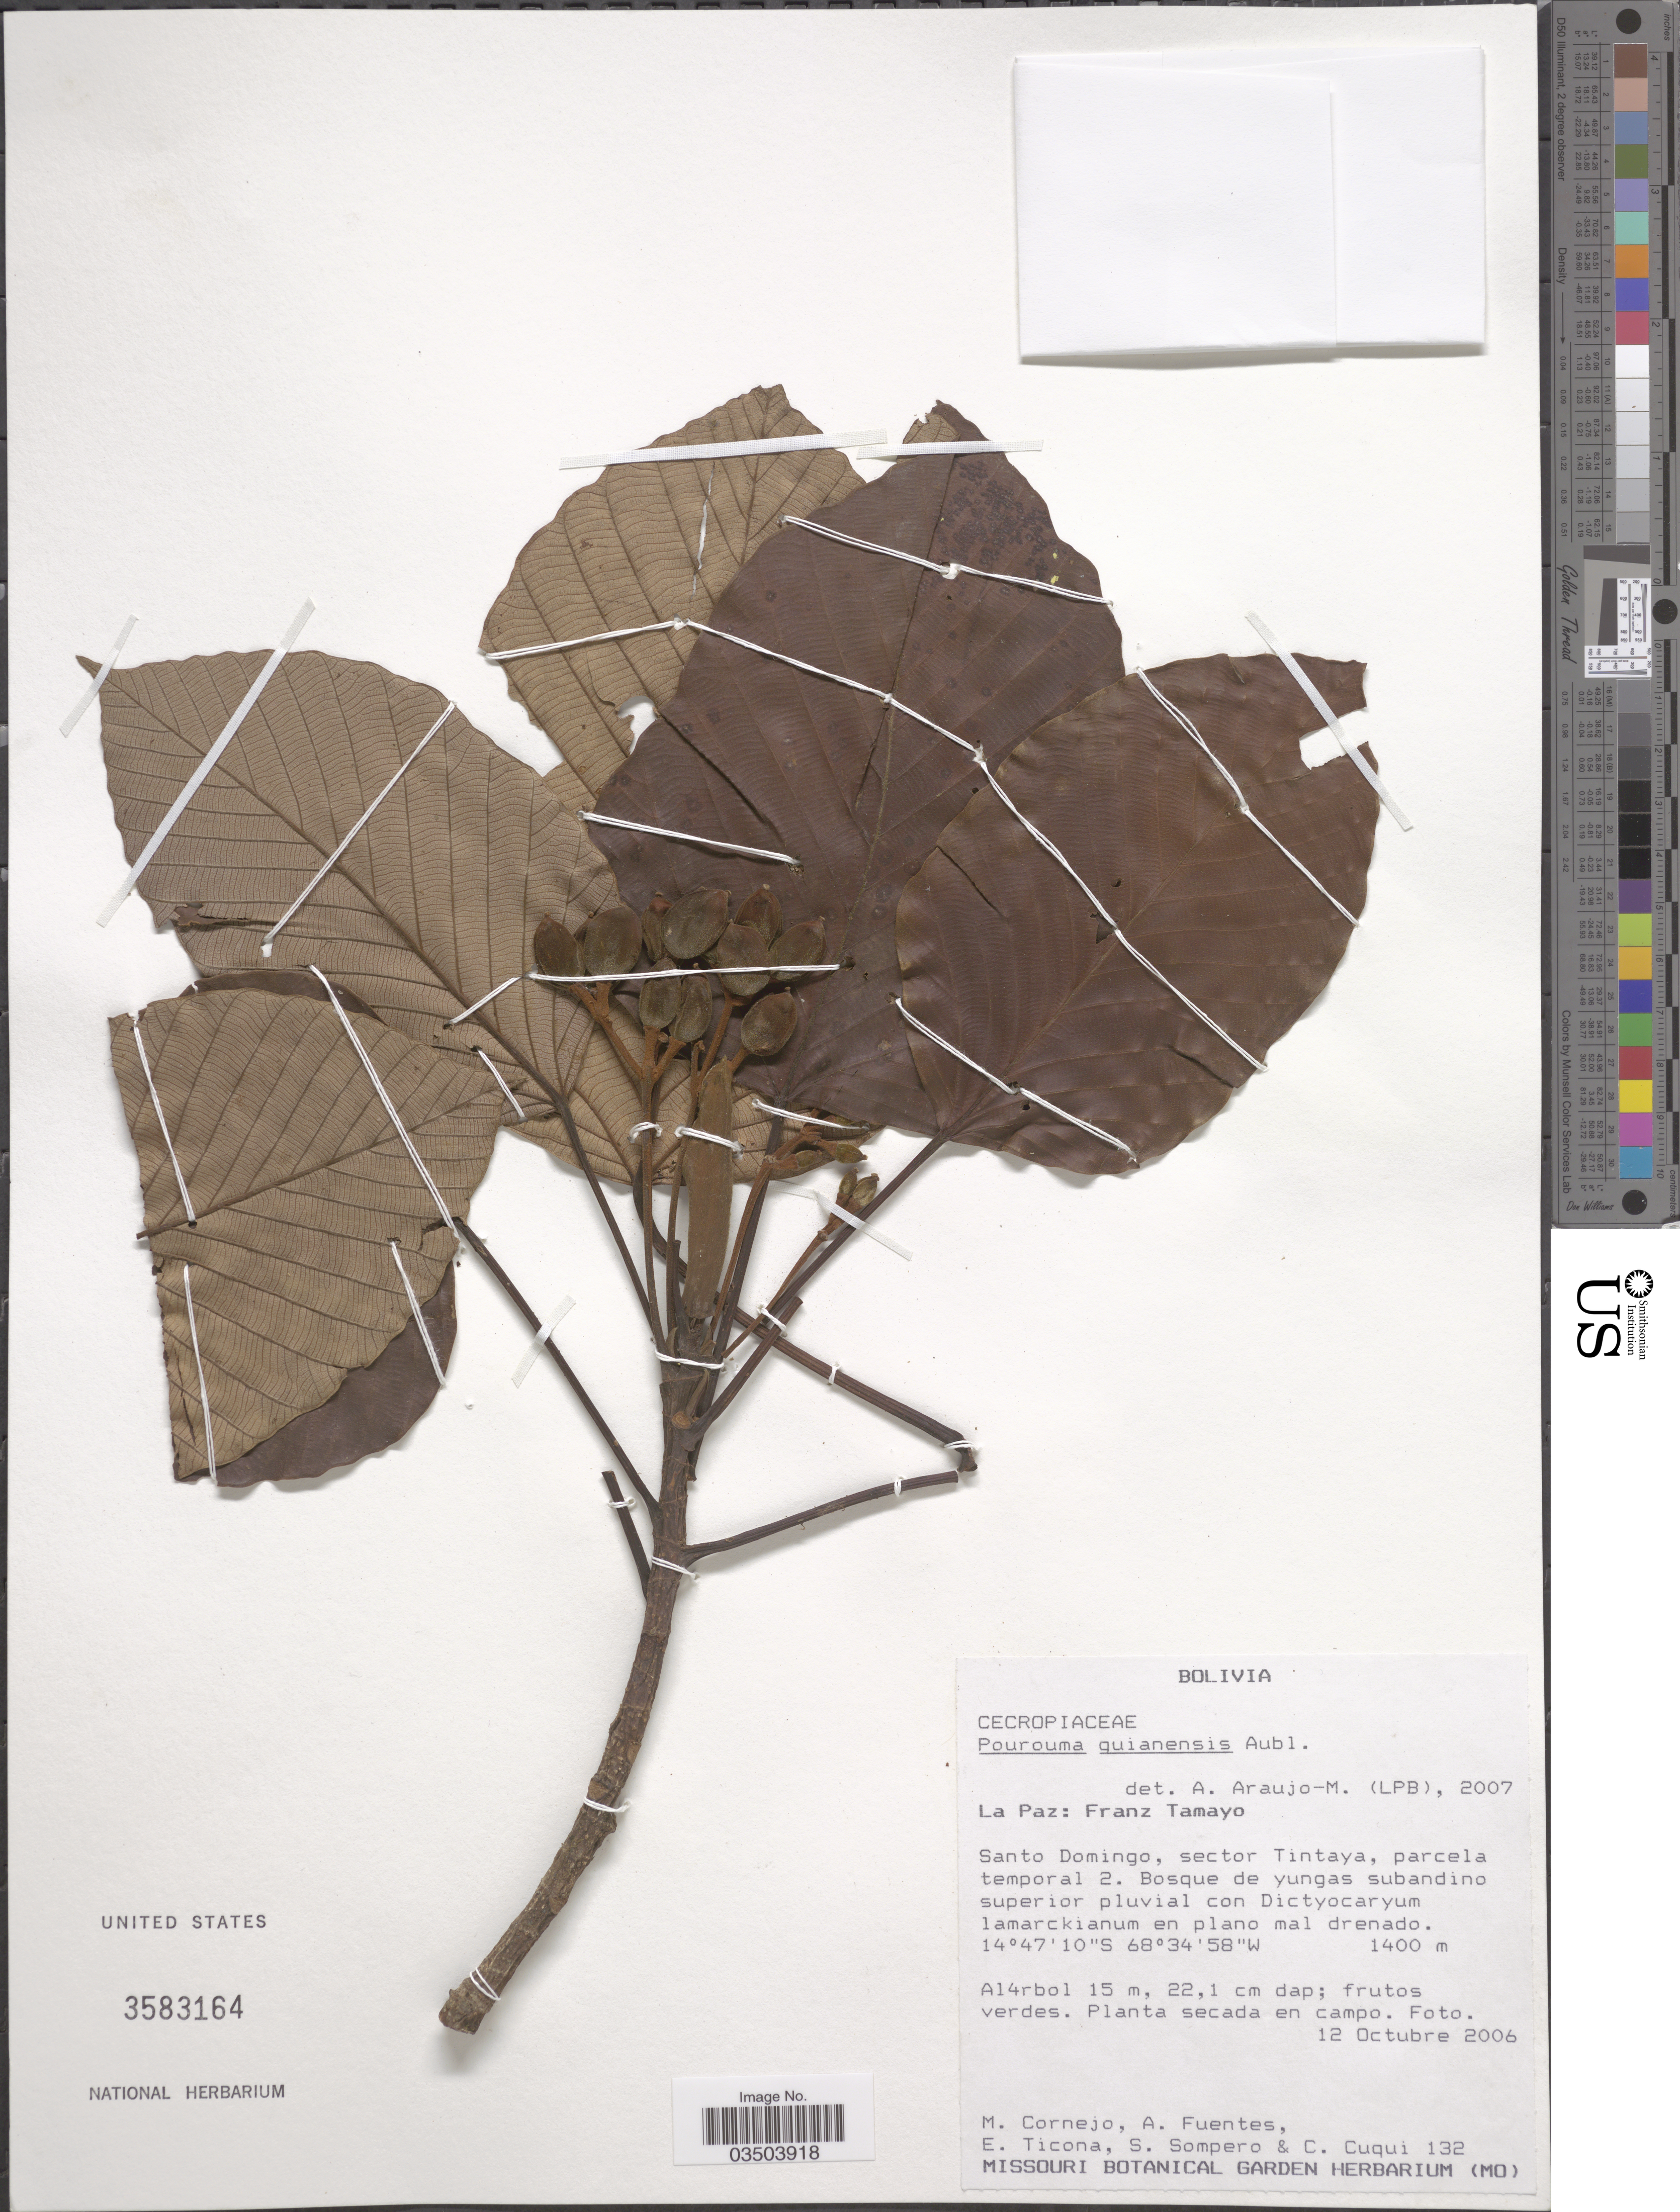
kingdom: Plantae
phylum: Tracheophyta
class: Magnoliopsida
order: Rosales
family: Urticaceae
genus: Pourouma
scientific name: Pourouma guianensis subsp. guianensis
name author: Aubl.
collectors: M. Cornejo, A. Fuentes, E. Ticona, S. Sompero & C. Cuqui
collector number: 132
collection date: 2006-10-12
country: Bolivia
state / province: La Paz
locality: Franz Tamayo. Santo Domingo, sector Tintaya, parcela temporal 2.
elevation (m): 1400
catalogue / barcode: US 3583164